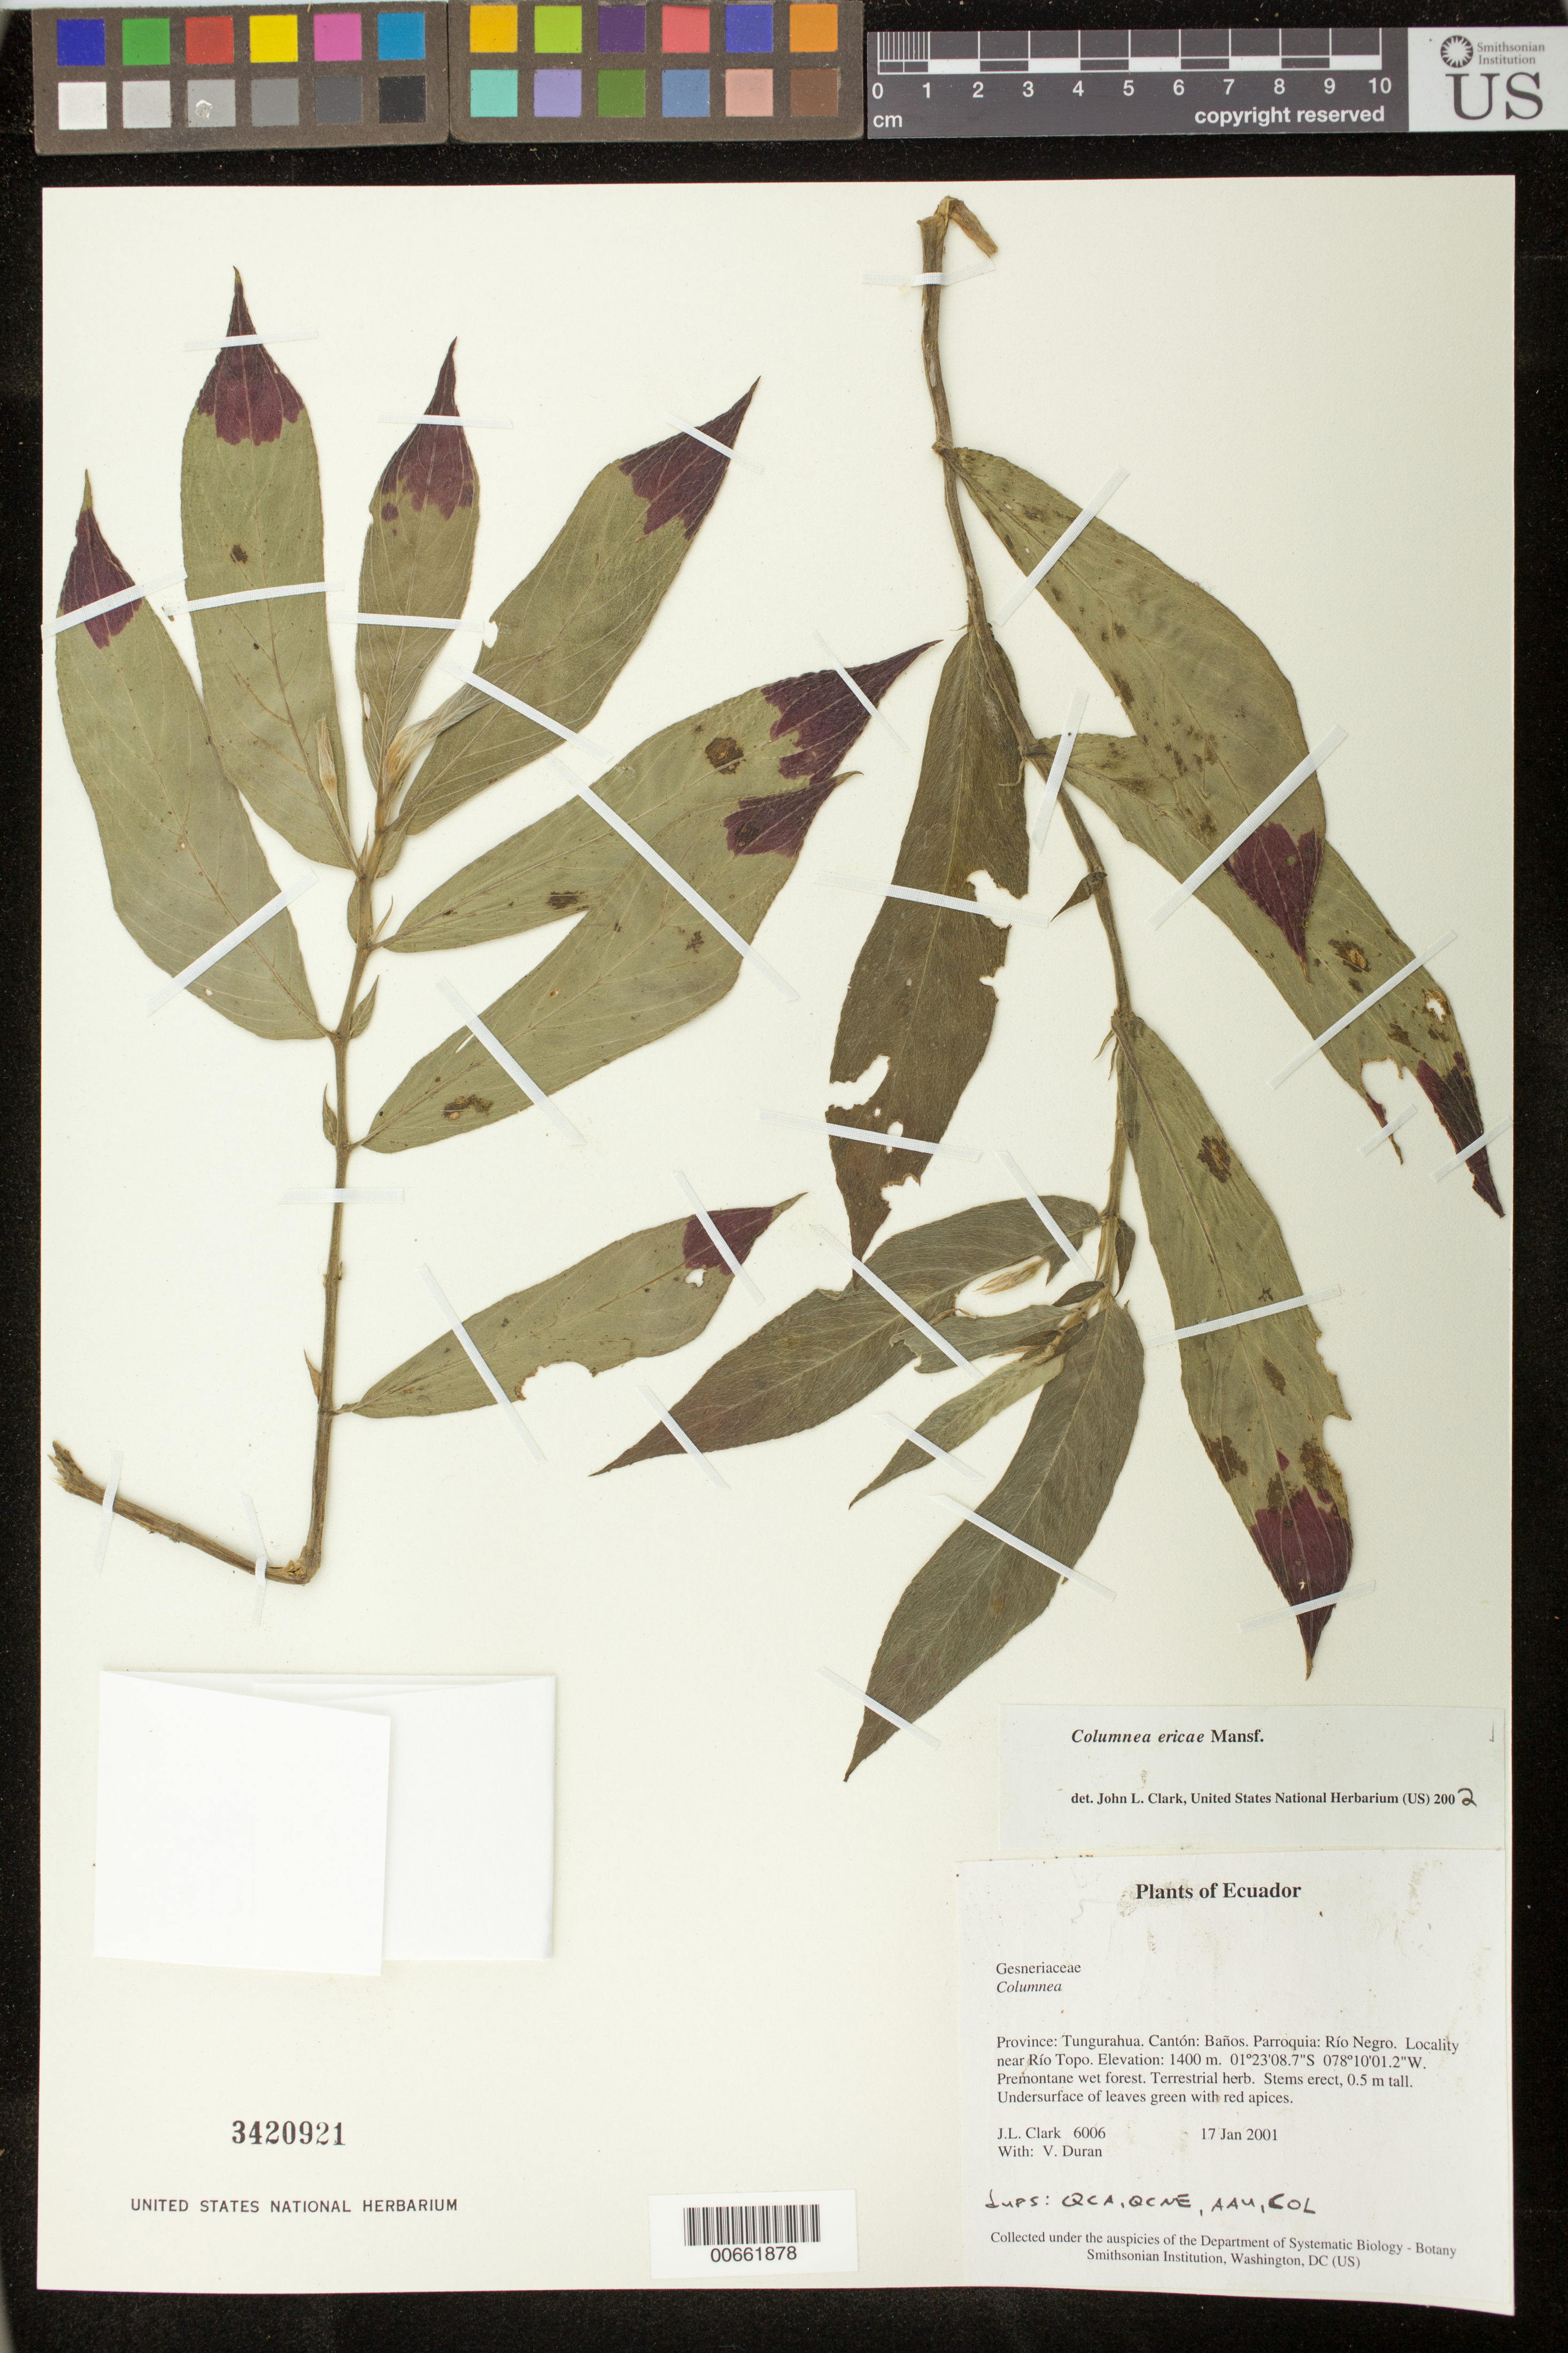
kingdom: Plantae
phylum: Tracheophyta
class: Magnoliopsida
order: Lamiales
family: Gesneriaceae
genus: Columnea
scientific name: Columnea ericae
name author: Mansf.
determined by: Clark, J. L., (SEL), The Marie Selby Botanical Garden (UNITED STATES)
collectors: J. L. Clark & V. Duran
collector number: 6006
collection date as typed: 17 Jan 2001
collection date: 2001-01-17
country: Ecuador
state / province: Tungurahua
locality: Cantón: Baños. Parroquia: Río Negro. Locality near Río Topo.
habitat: Premontane wet forest.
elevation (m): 1400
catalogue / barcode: US 3420921